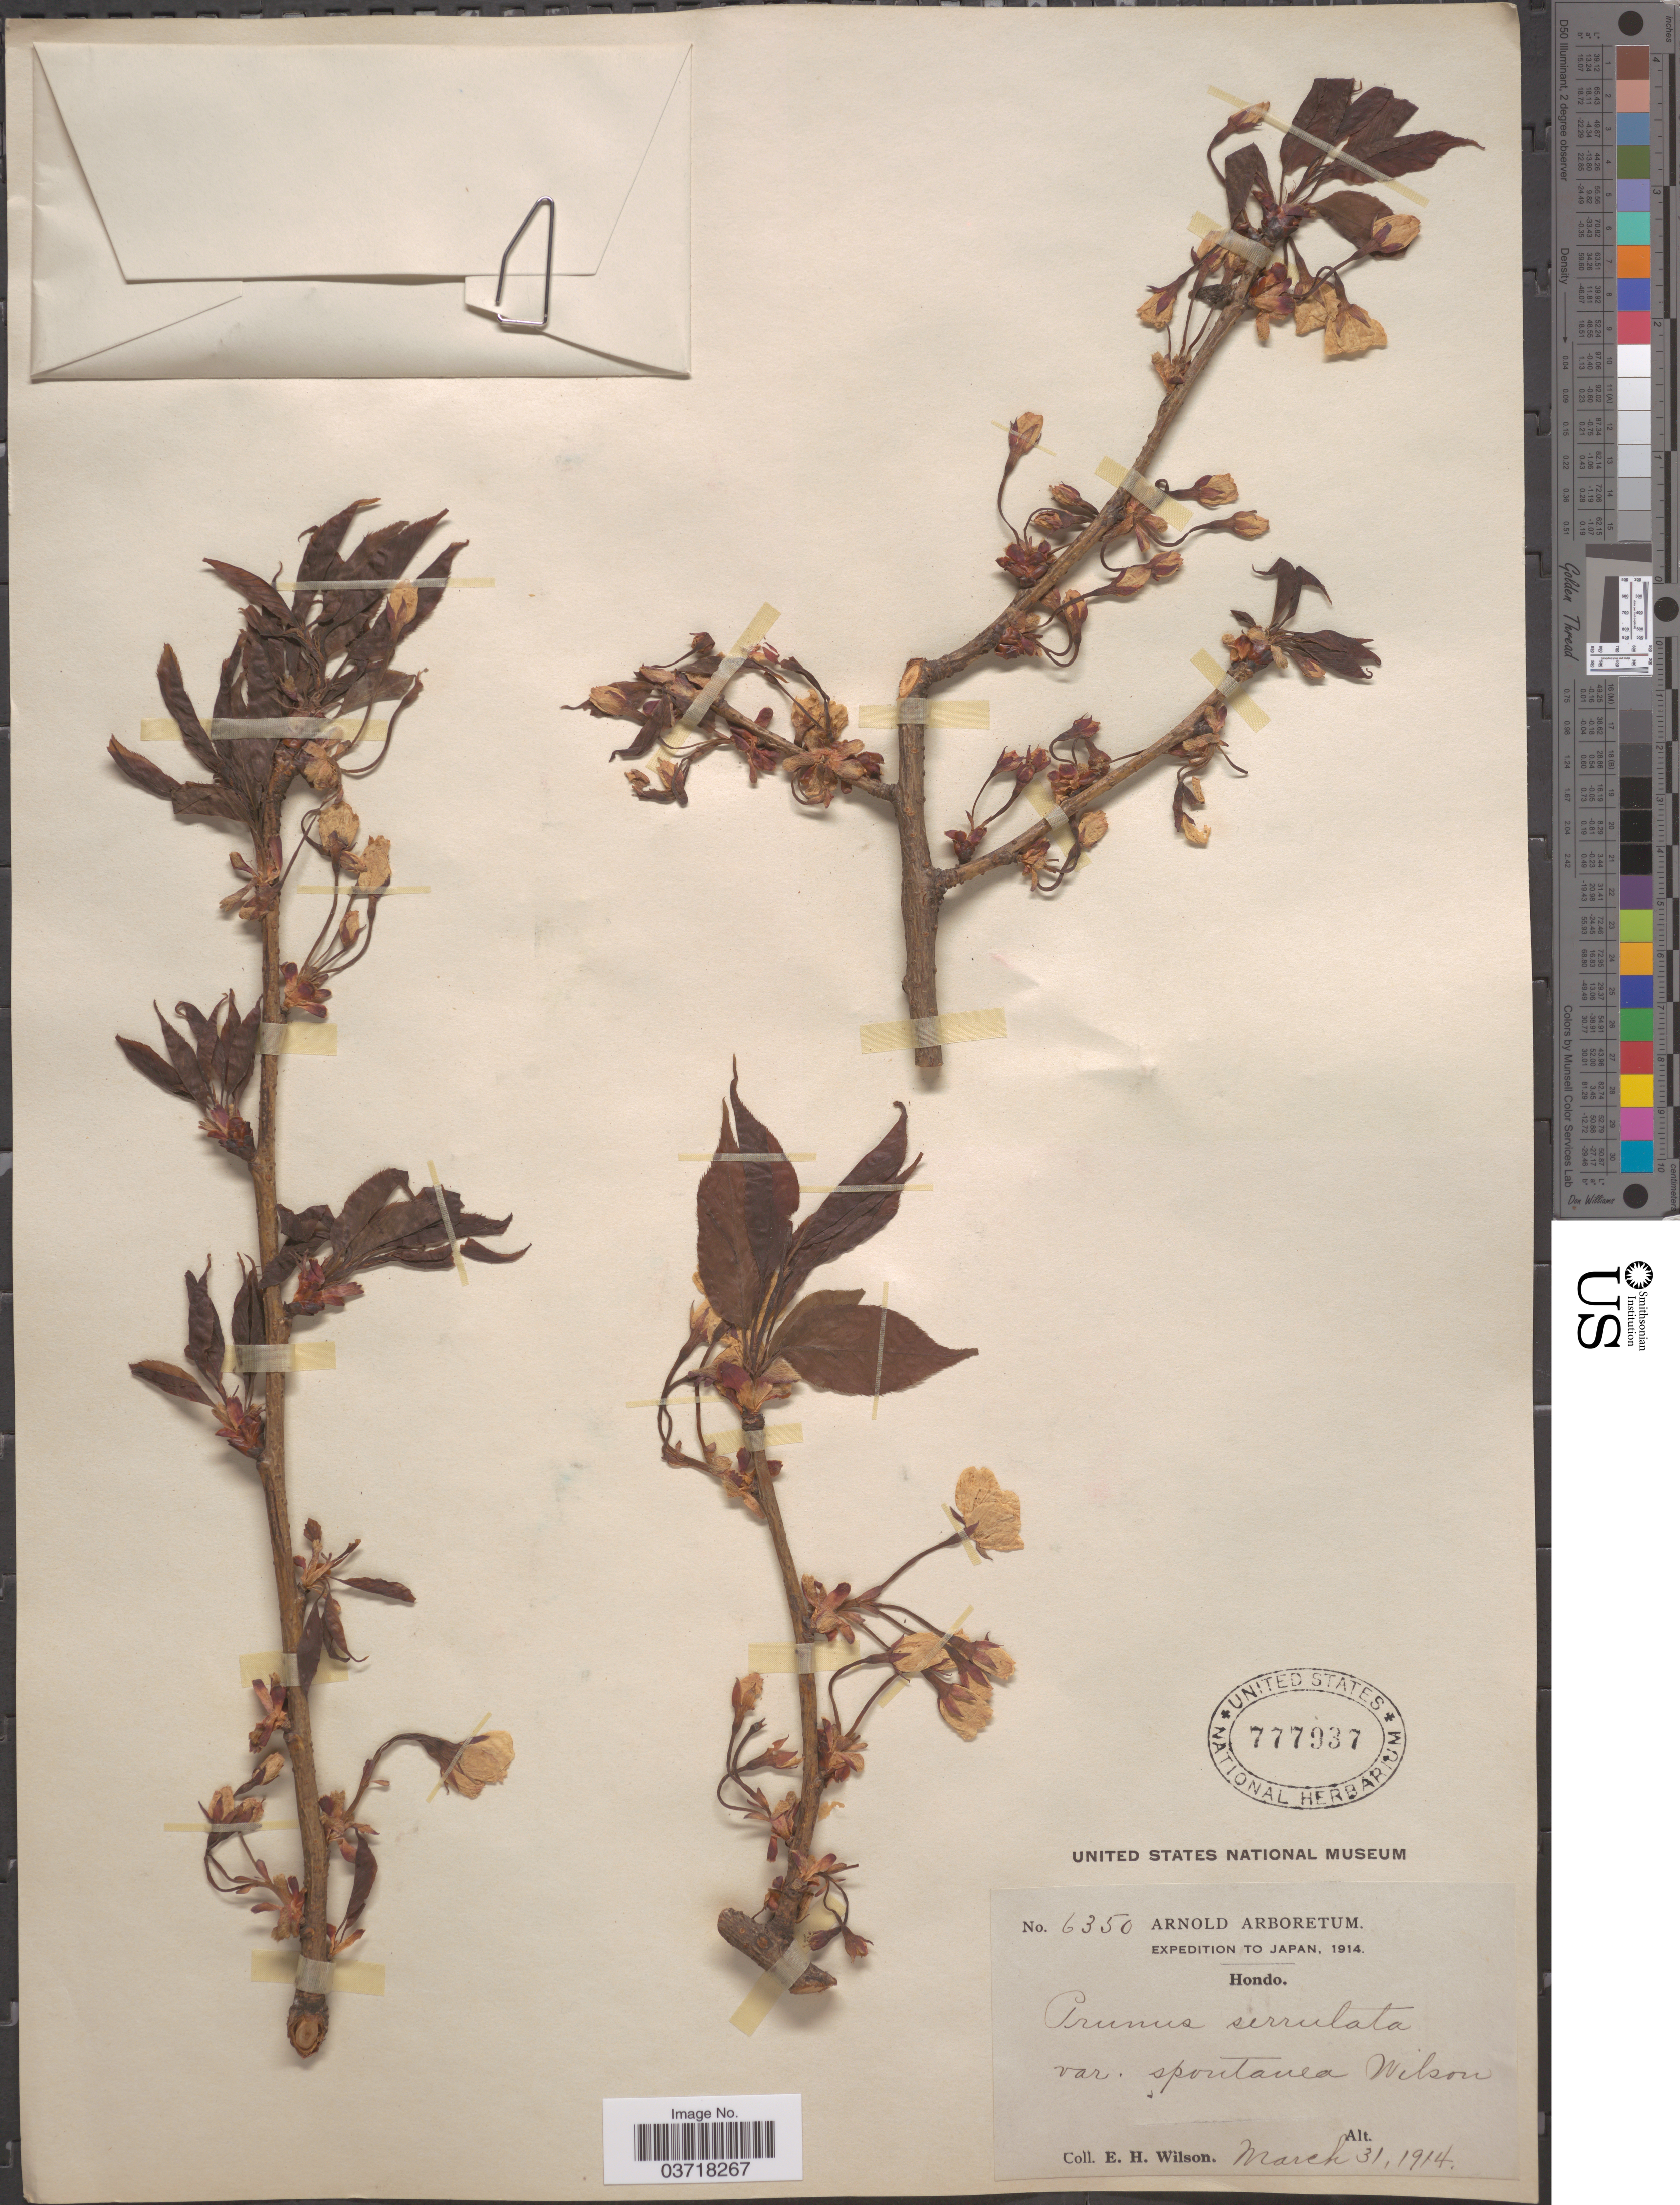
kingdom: Plantae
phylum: Tracheophyta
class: Magnoliopsida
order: Rosales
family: Rosaceae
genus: Prunus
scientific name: Prunus serrulata var. spontanea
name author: E.H. Wilson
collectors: E. Wilson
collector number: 6350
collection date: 1914-03-31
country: Japan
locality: Hondo.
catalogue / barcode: US 777937